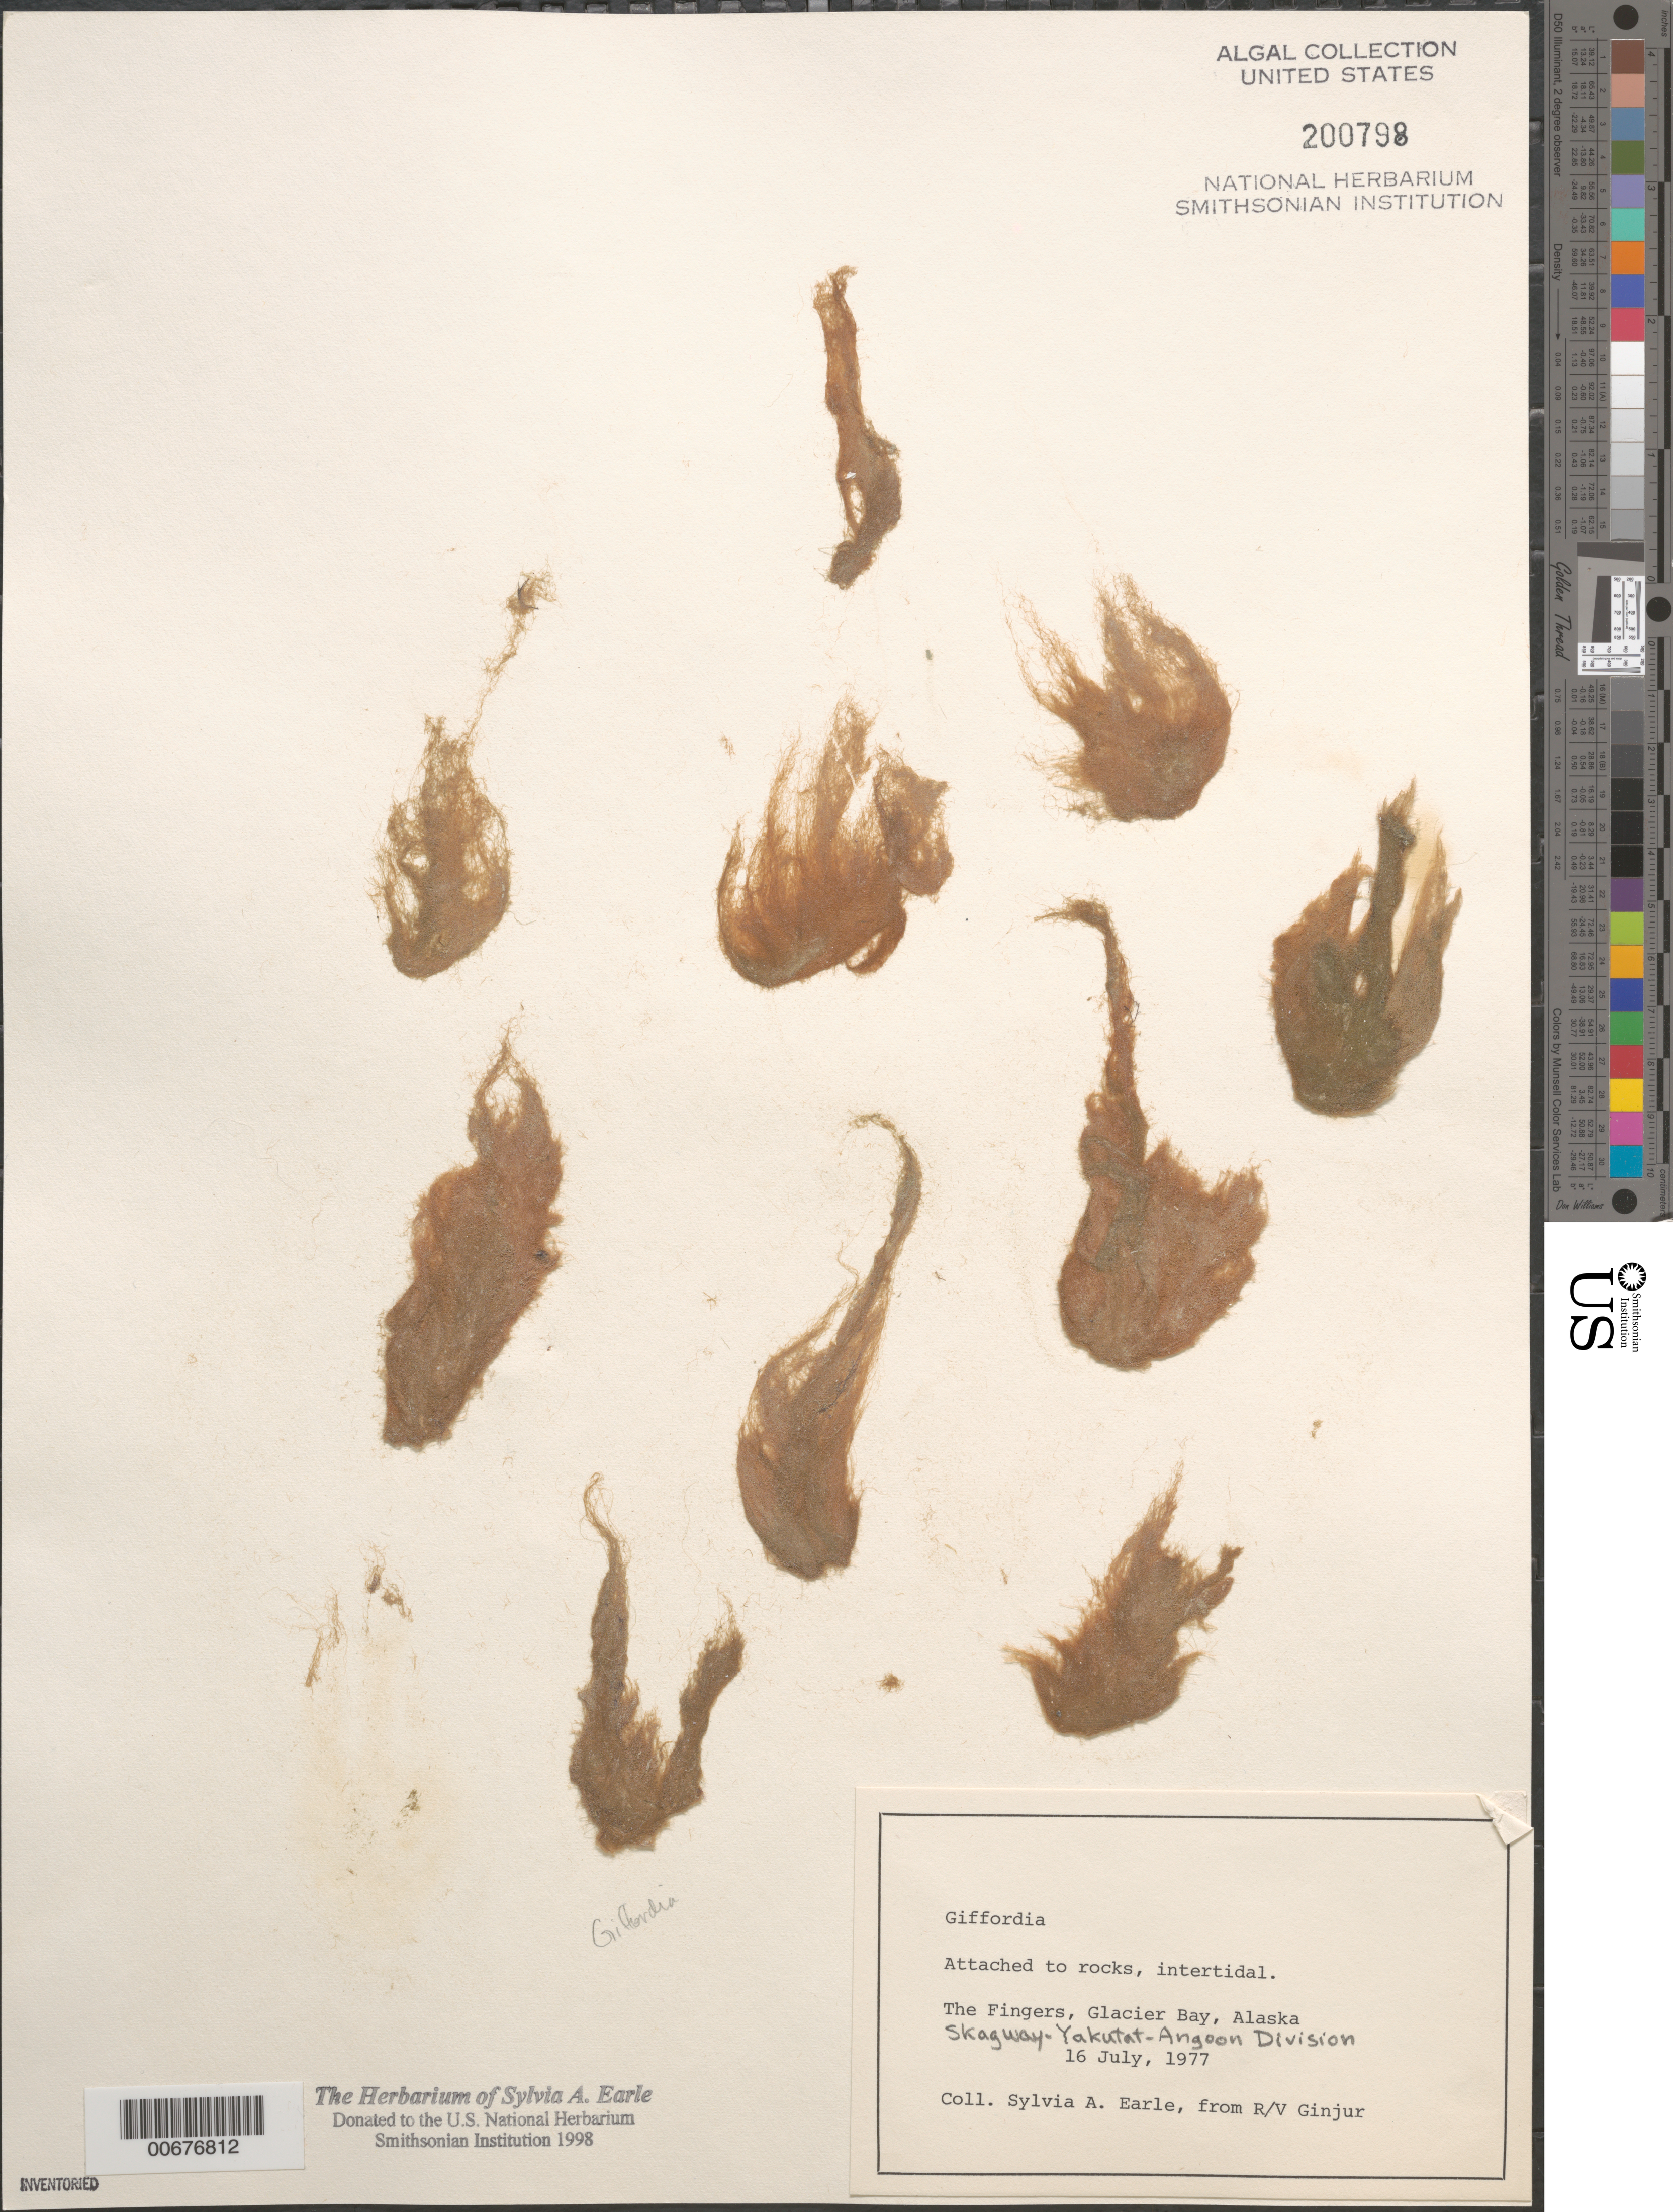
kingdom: Chromista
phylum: Ochrophyta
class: Phaeophyceae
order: Ectocarpales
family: Acinetosporaceae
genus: Hincksia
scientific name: Hincksia sp.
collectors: S. A. Earle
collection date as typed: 16 Jul 1977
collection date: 1977-07-16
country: United States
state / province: Alaska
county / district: Skagway-Yakutat-Angoon Division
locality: The Fingers, Glacier Bay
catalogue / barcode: US 200798